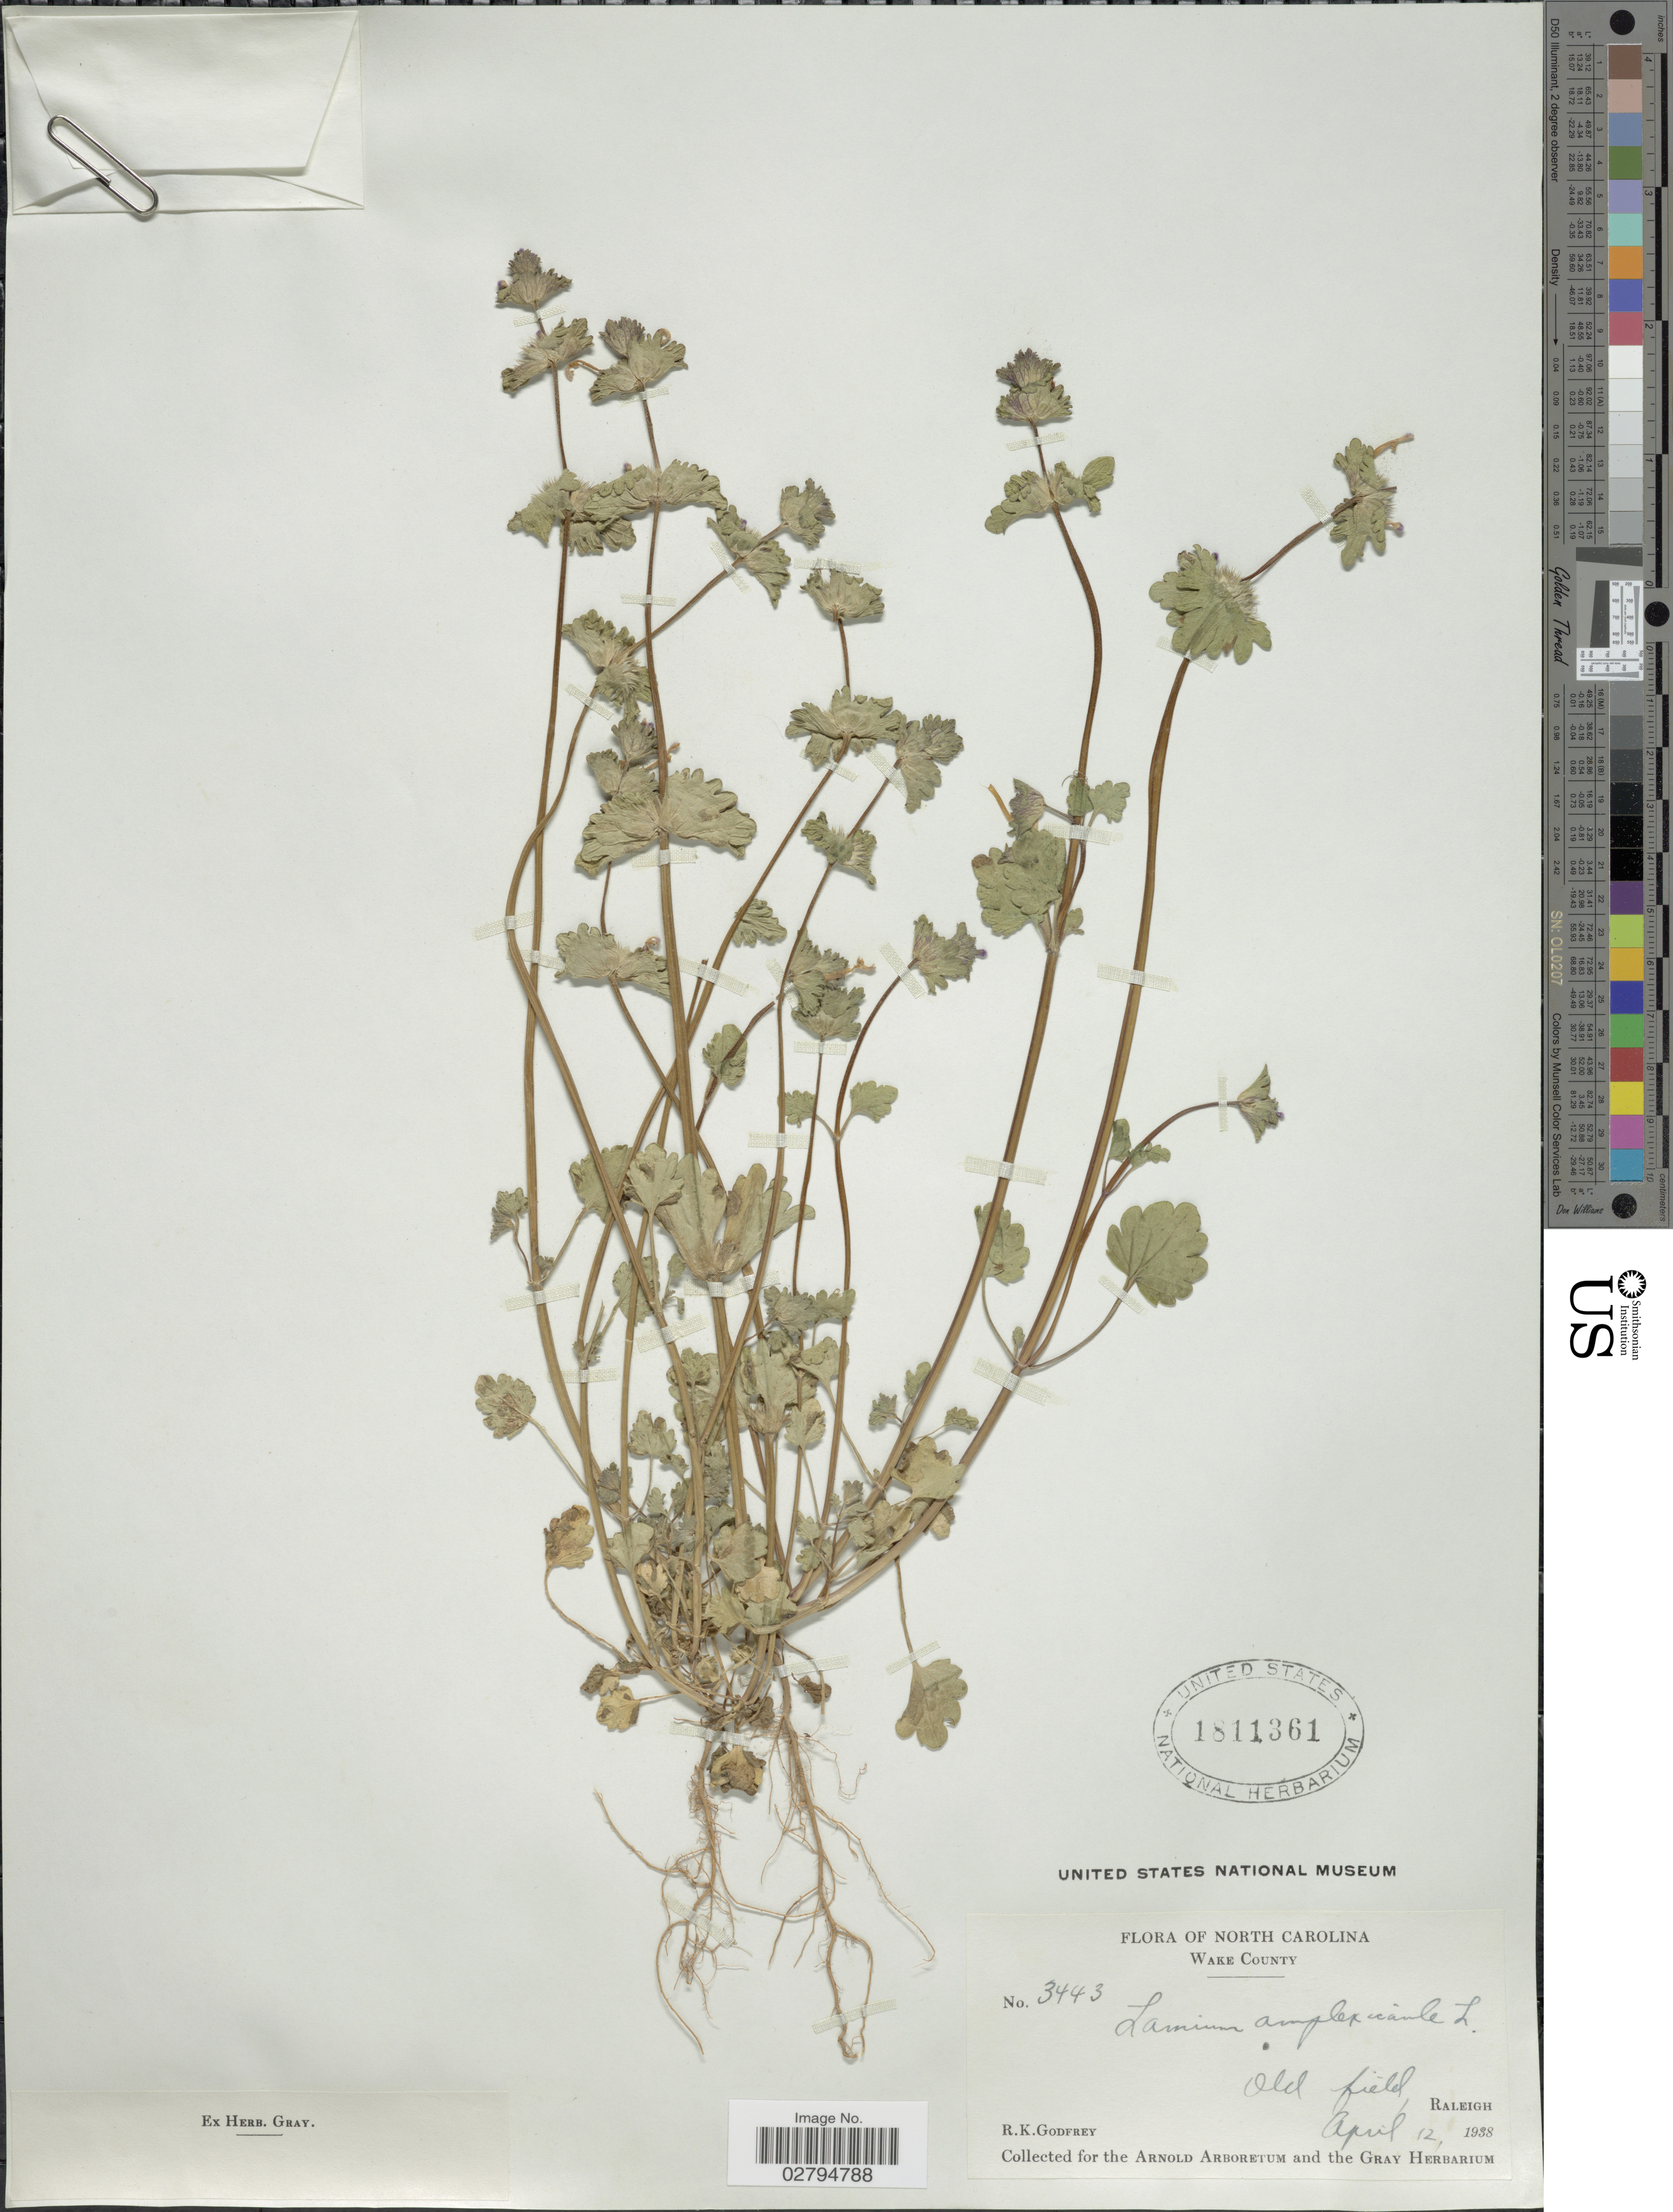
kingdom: Plantae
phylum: Tracheophyta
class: Magnoliopsida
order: Lamiales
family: Lamiaceae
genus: Lamium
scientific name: Lamium amplexicaule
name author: L.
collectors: R. K. Godfrey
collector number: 3443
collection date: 1938-04-12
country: United States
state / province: North Carolina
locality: Wake County. Old field, Raleigh.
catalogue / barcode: US 1811361